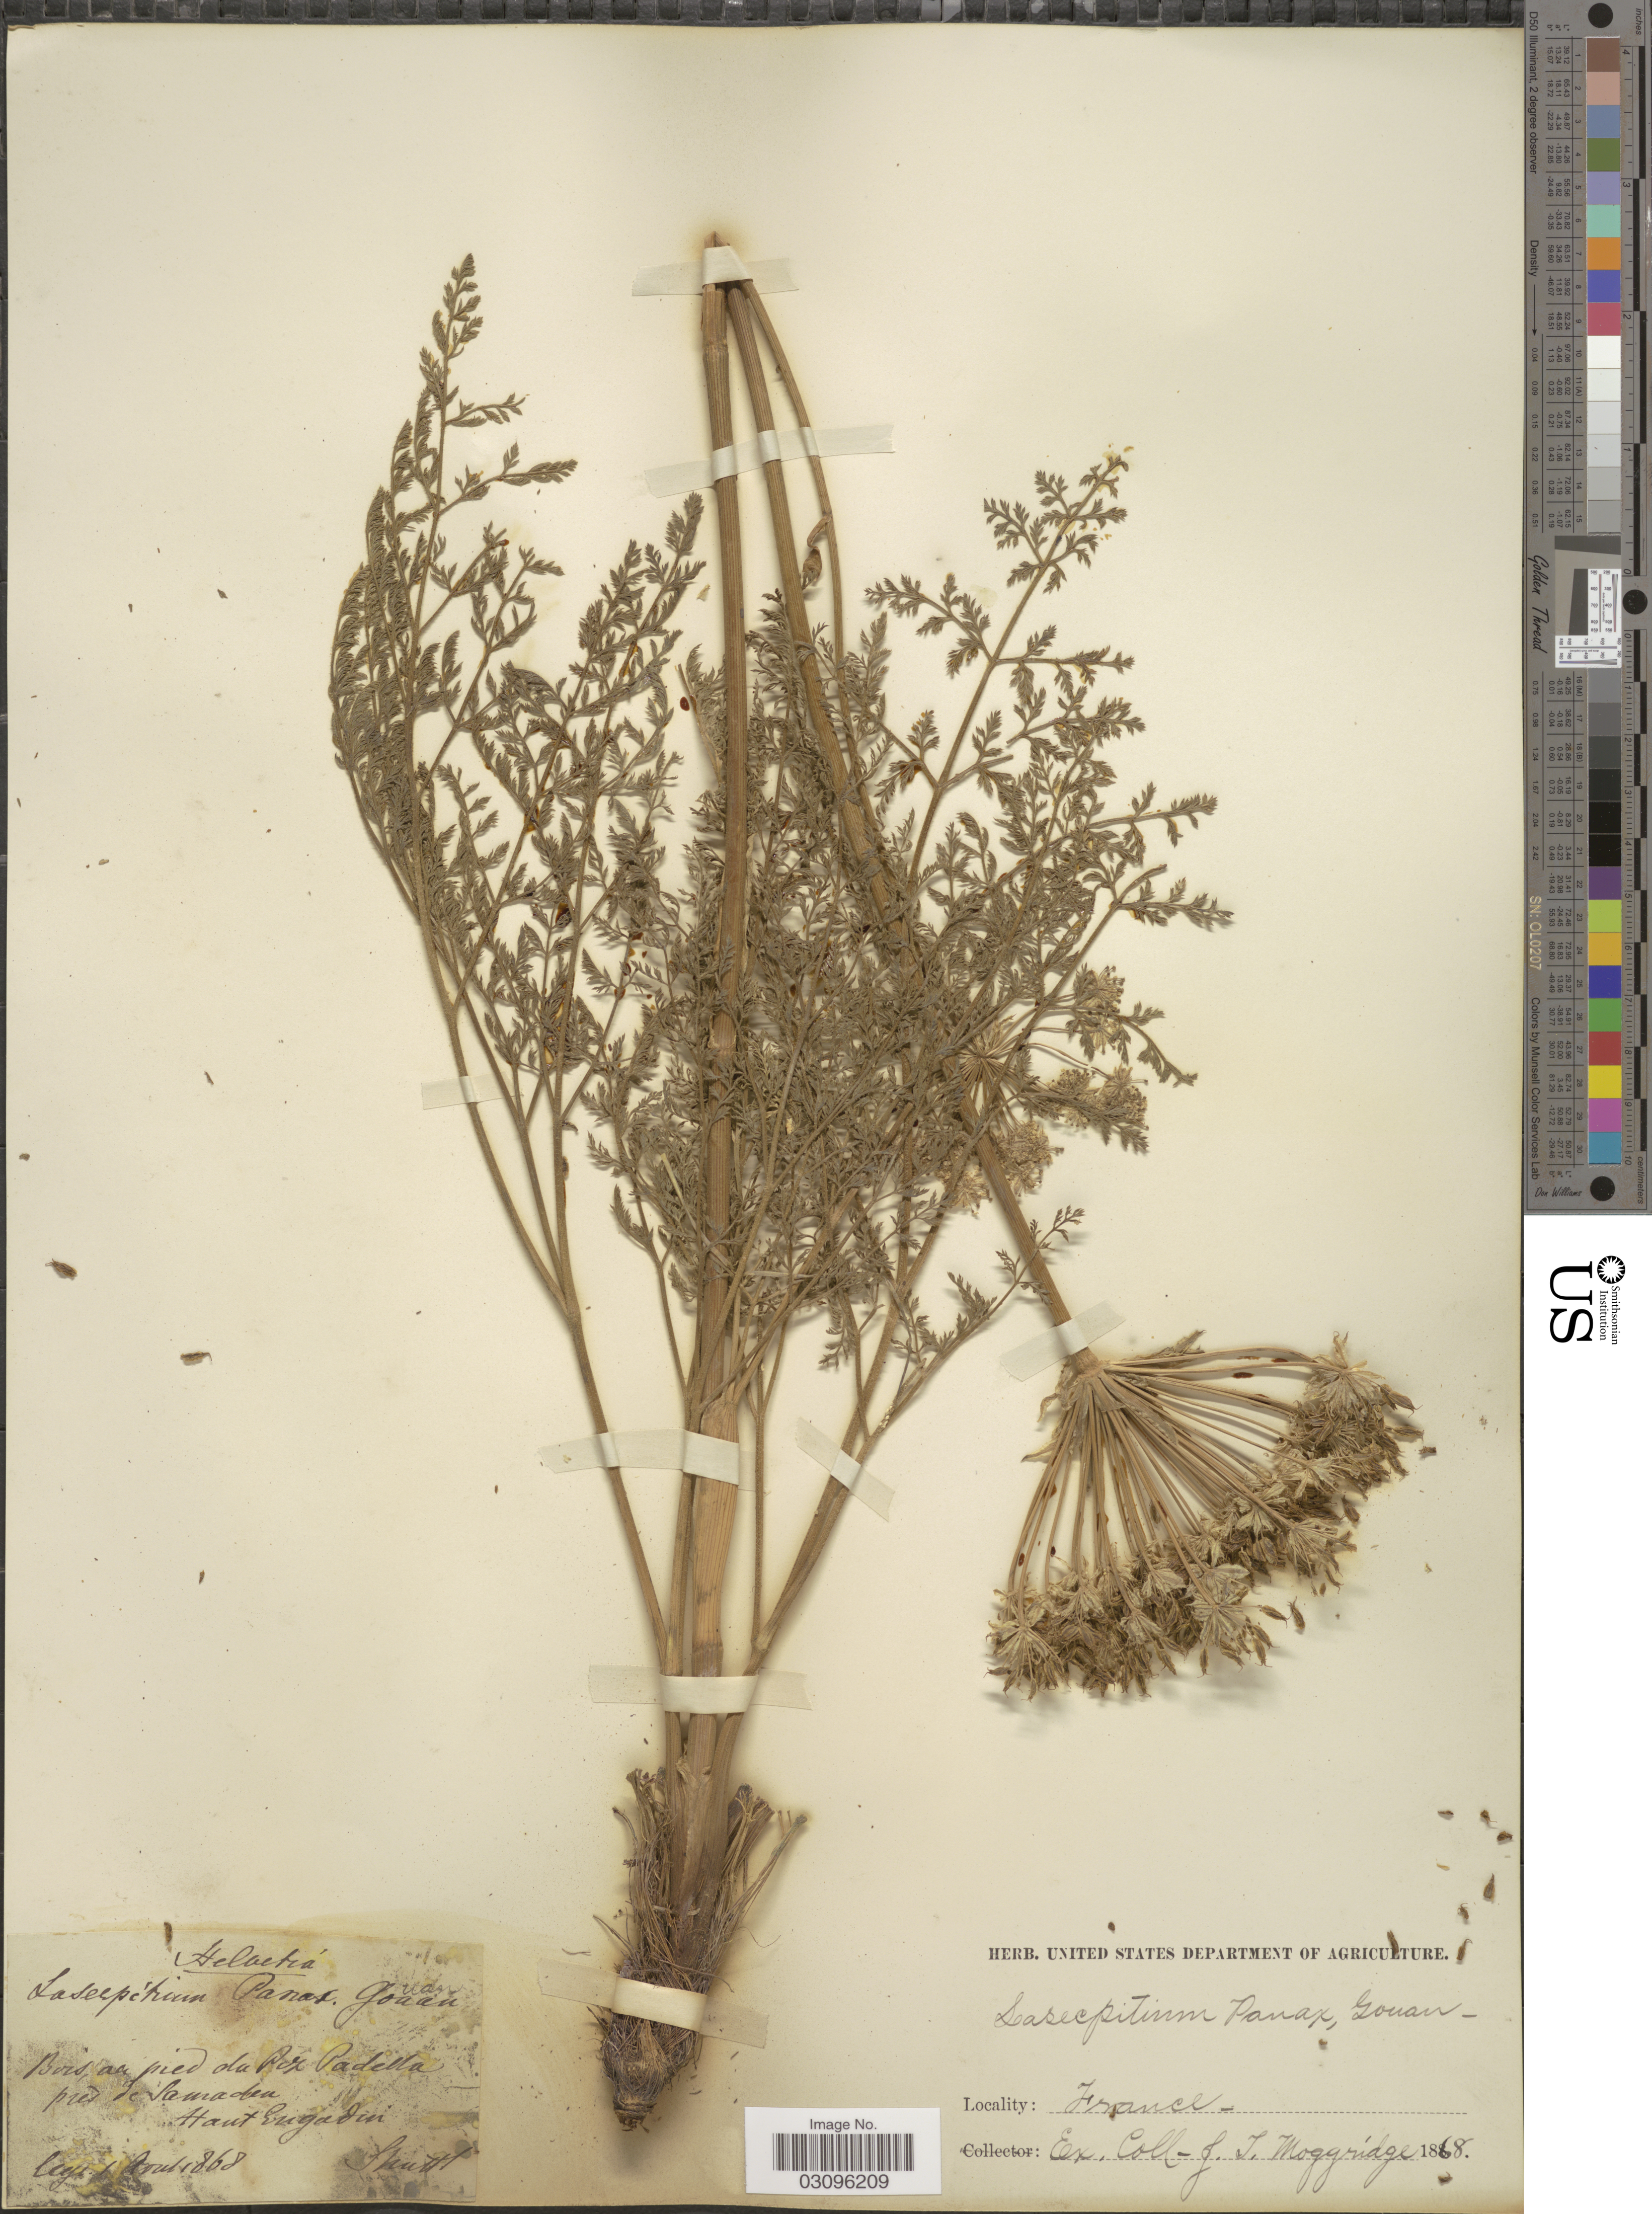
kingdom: Plantae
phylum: Tracheophyta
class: Magnoliopsida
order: Apiales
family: Apiaceae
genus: Laserpitium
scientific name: Laserpitium prutenicum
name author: L.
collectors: Schuttl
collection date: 1868-08-01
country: Switzerland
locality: Helvetia. Bois, au pied da Piz Padella près de Samaden. Haut Engadin.